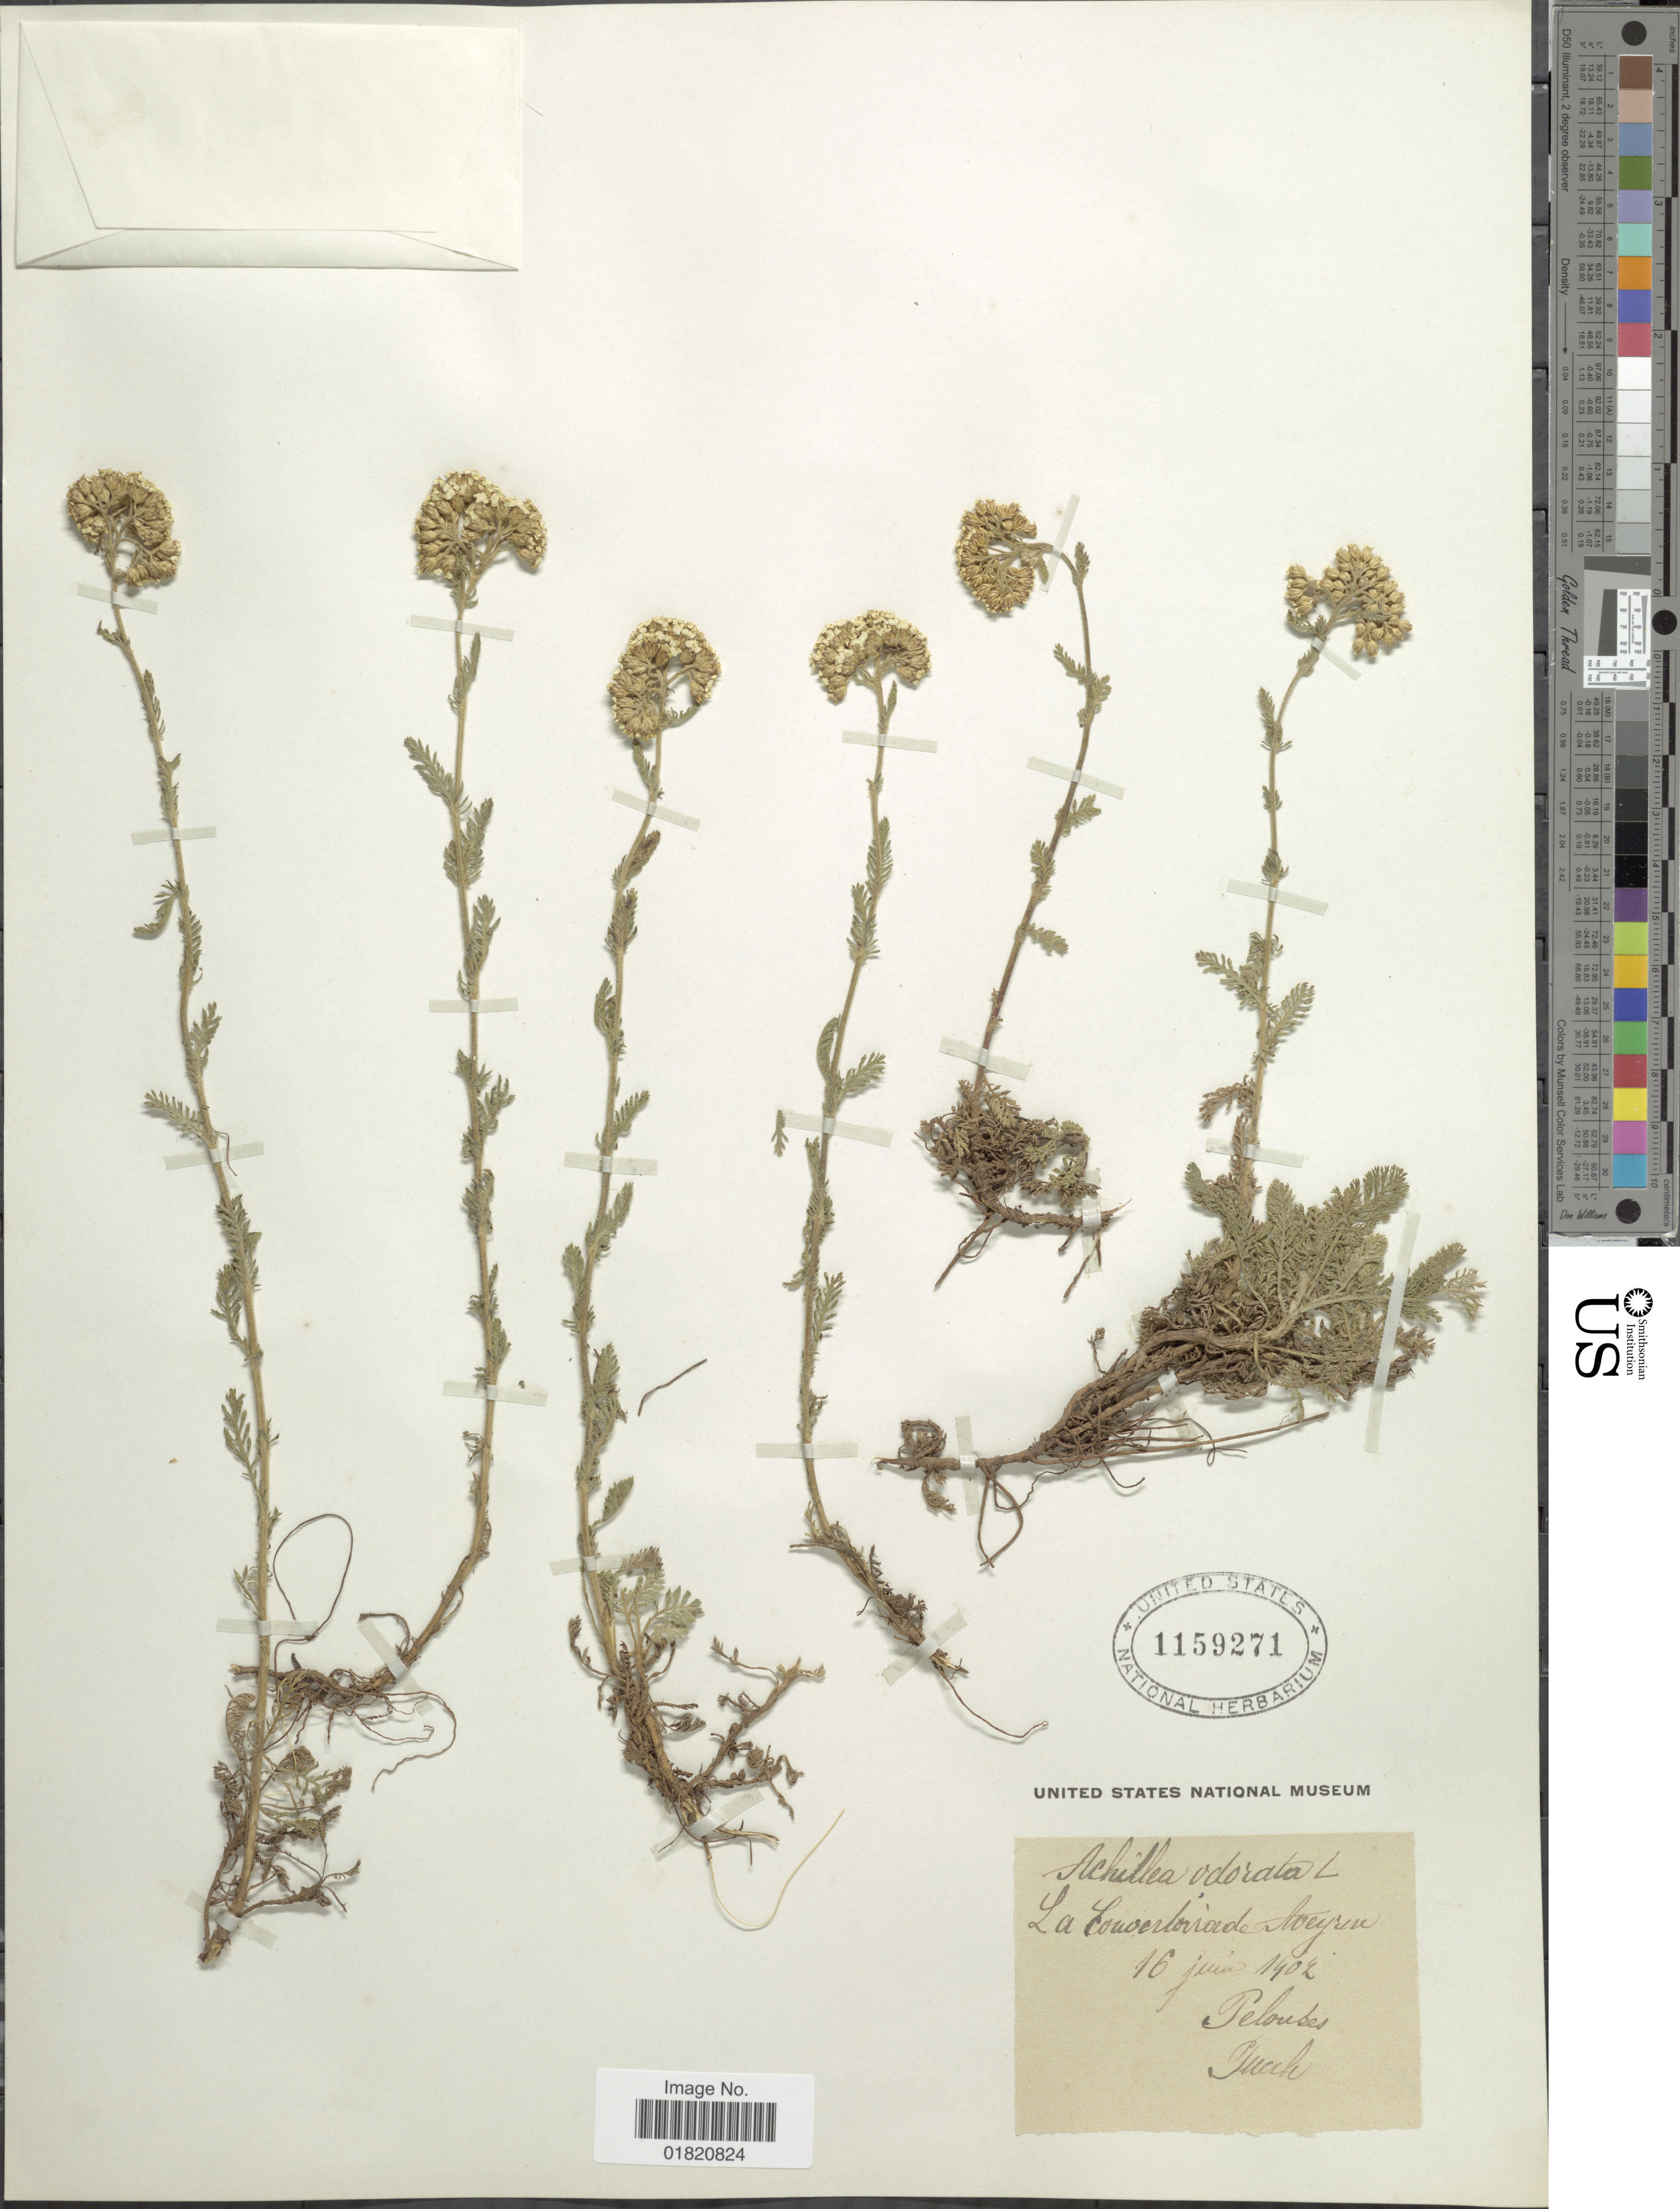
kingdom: Plantae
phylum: Tracheophyta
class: Magnoliopsida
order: Asterales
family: Asteraceae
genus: Achillea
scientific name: Achillea odorata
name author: Koch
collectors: Puech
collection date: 1902-06-16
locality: Telouzes, La convertorirde Aveyure [interpreted]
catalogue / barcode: US 1159271